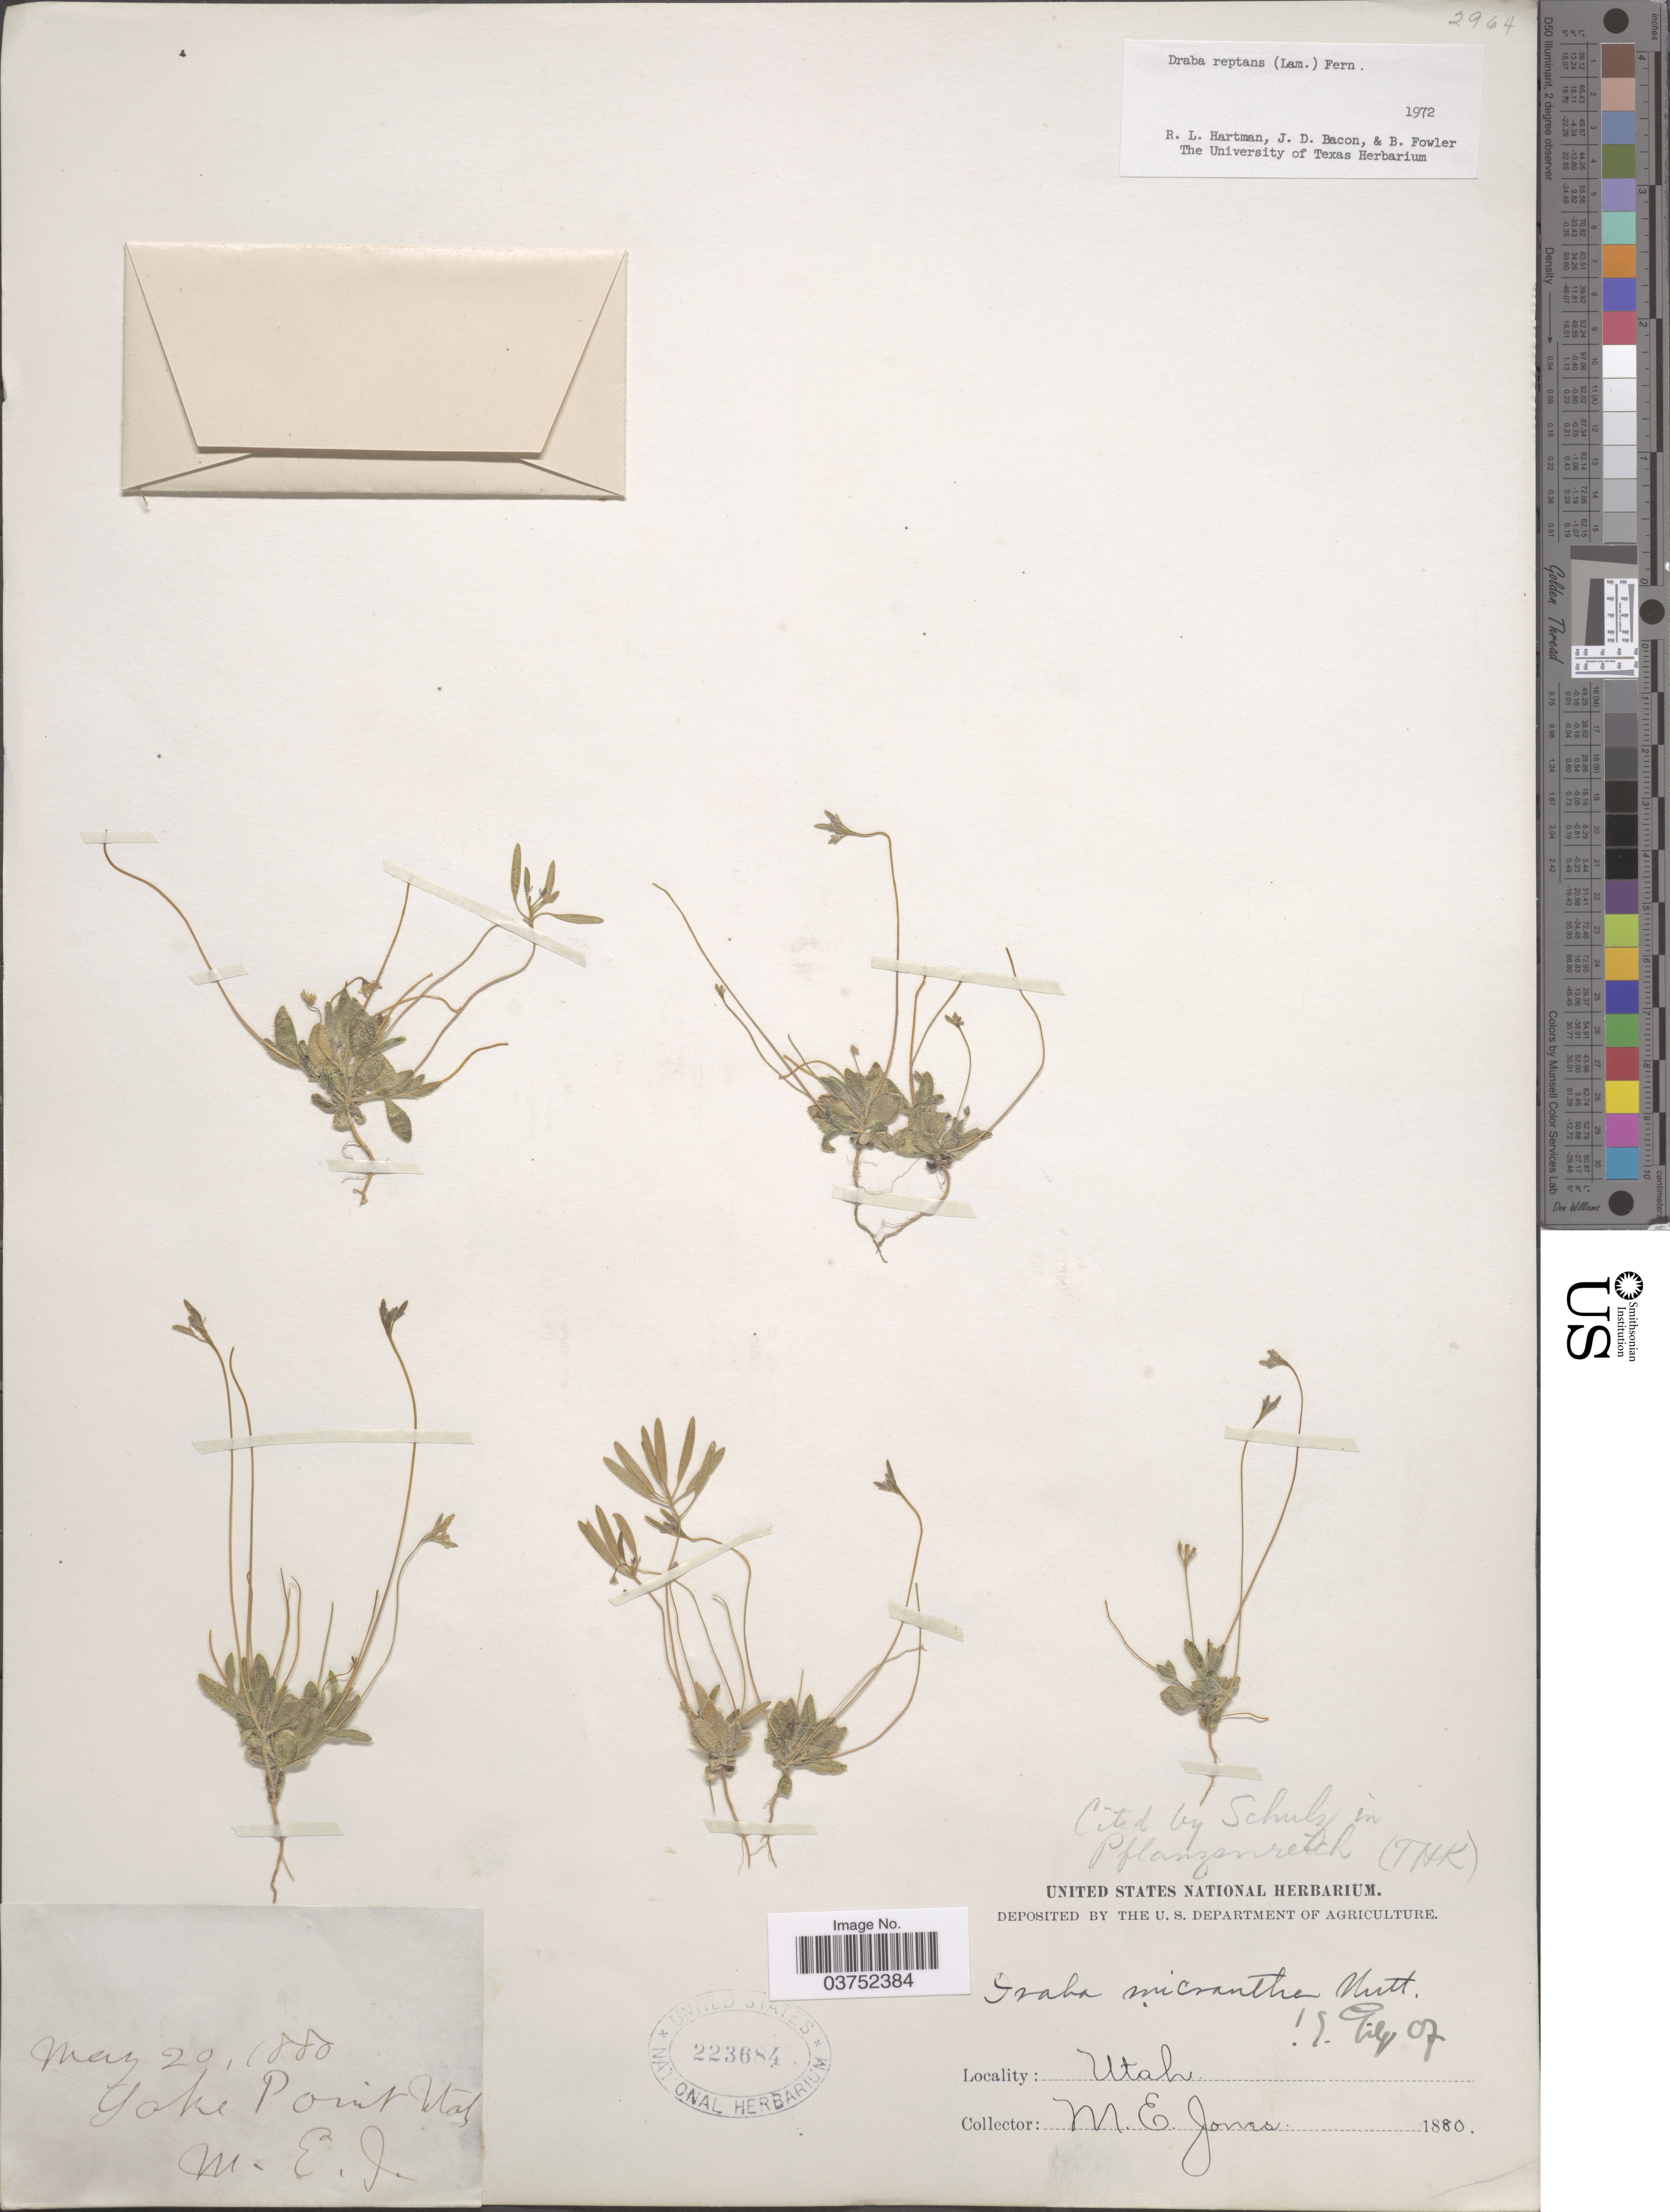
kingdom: Plantae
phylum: Tracheophyta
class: Magnoliopsida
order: Brassicales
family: Brassicaceae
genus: Draba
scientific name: Draba reptans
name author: (Lam.) Fernald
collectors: M. E. Jones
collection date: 1880-05-20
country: United States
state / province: Utah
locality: Lake Point.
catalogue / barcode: US 223684